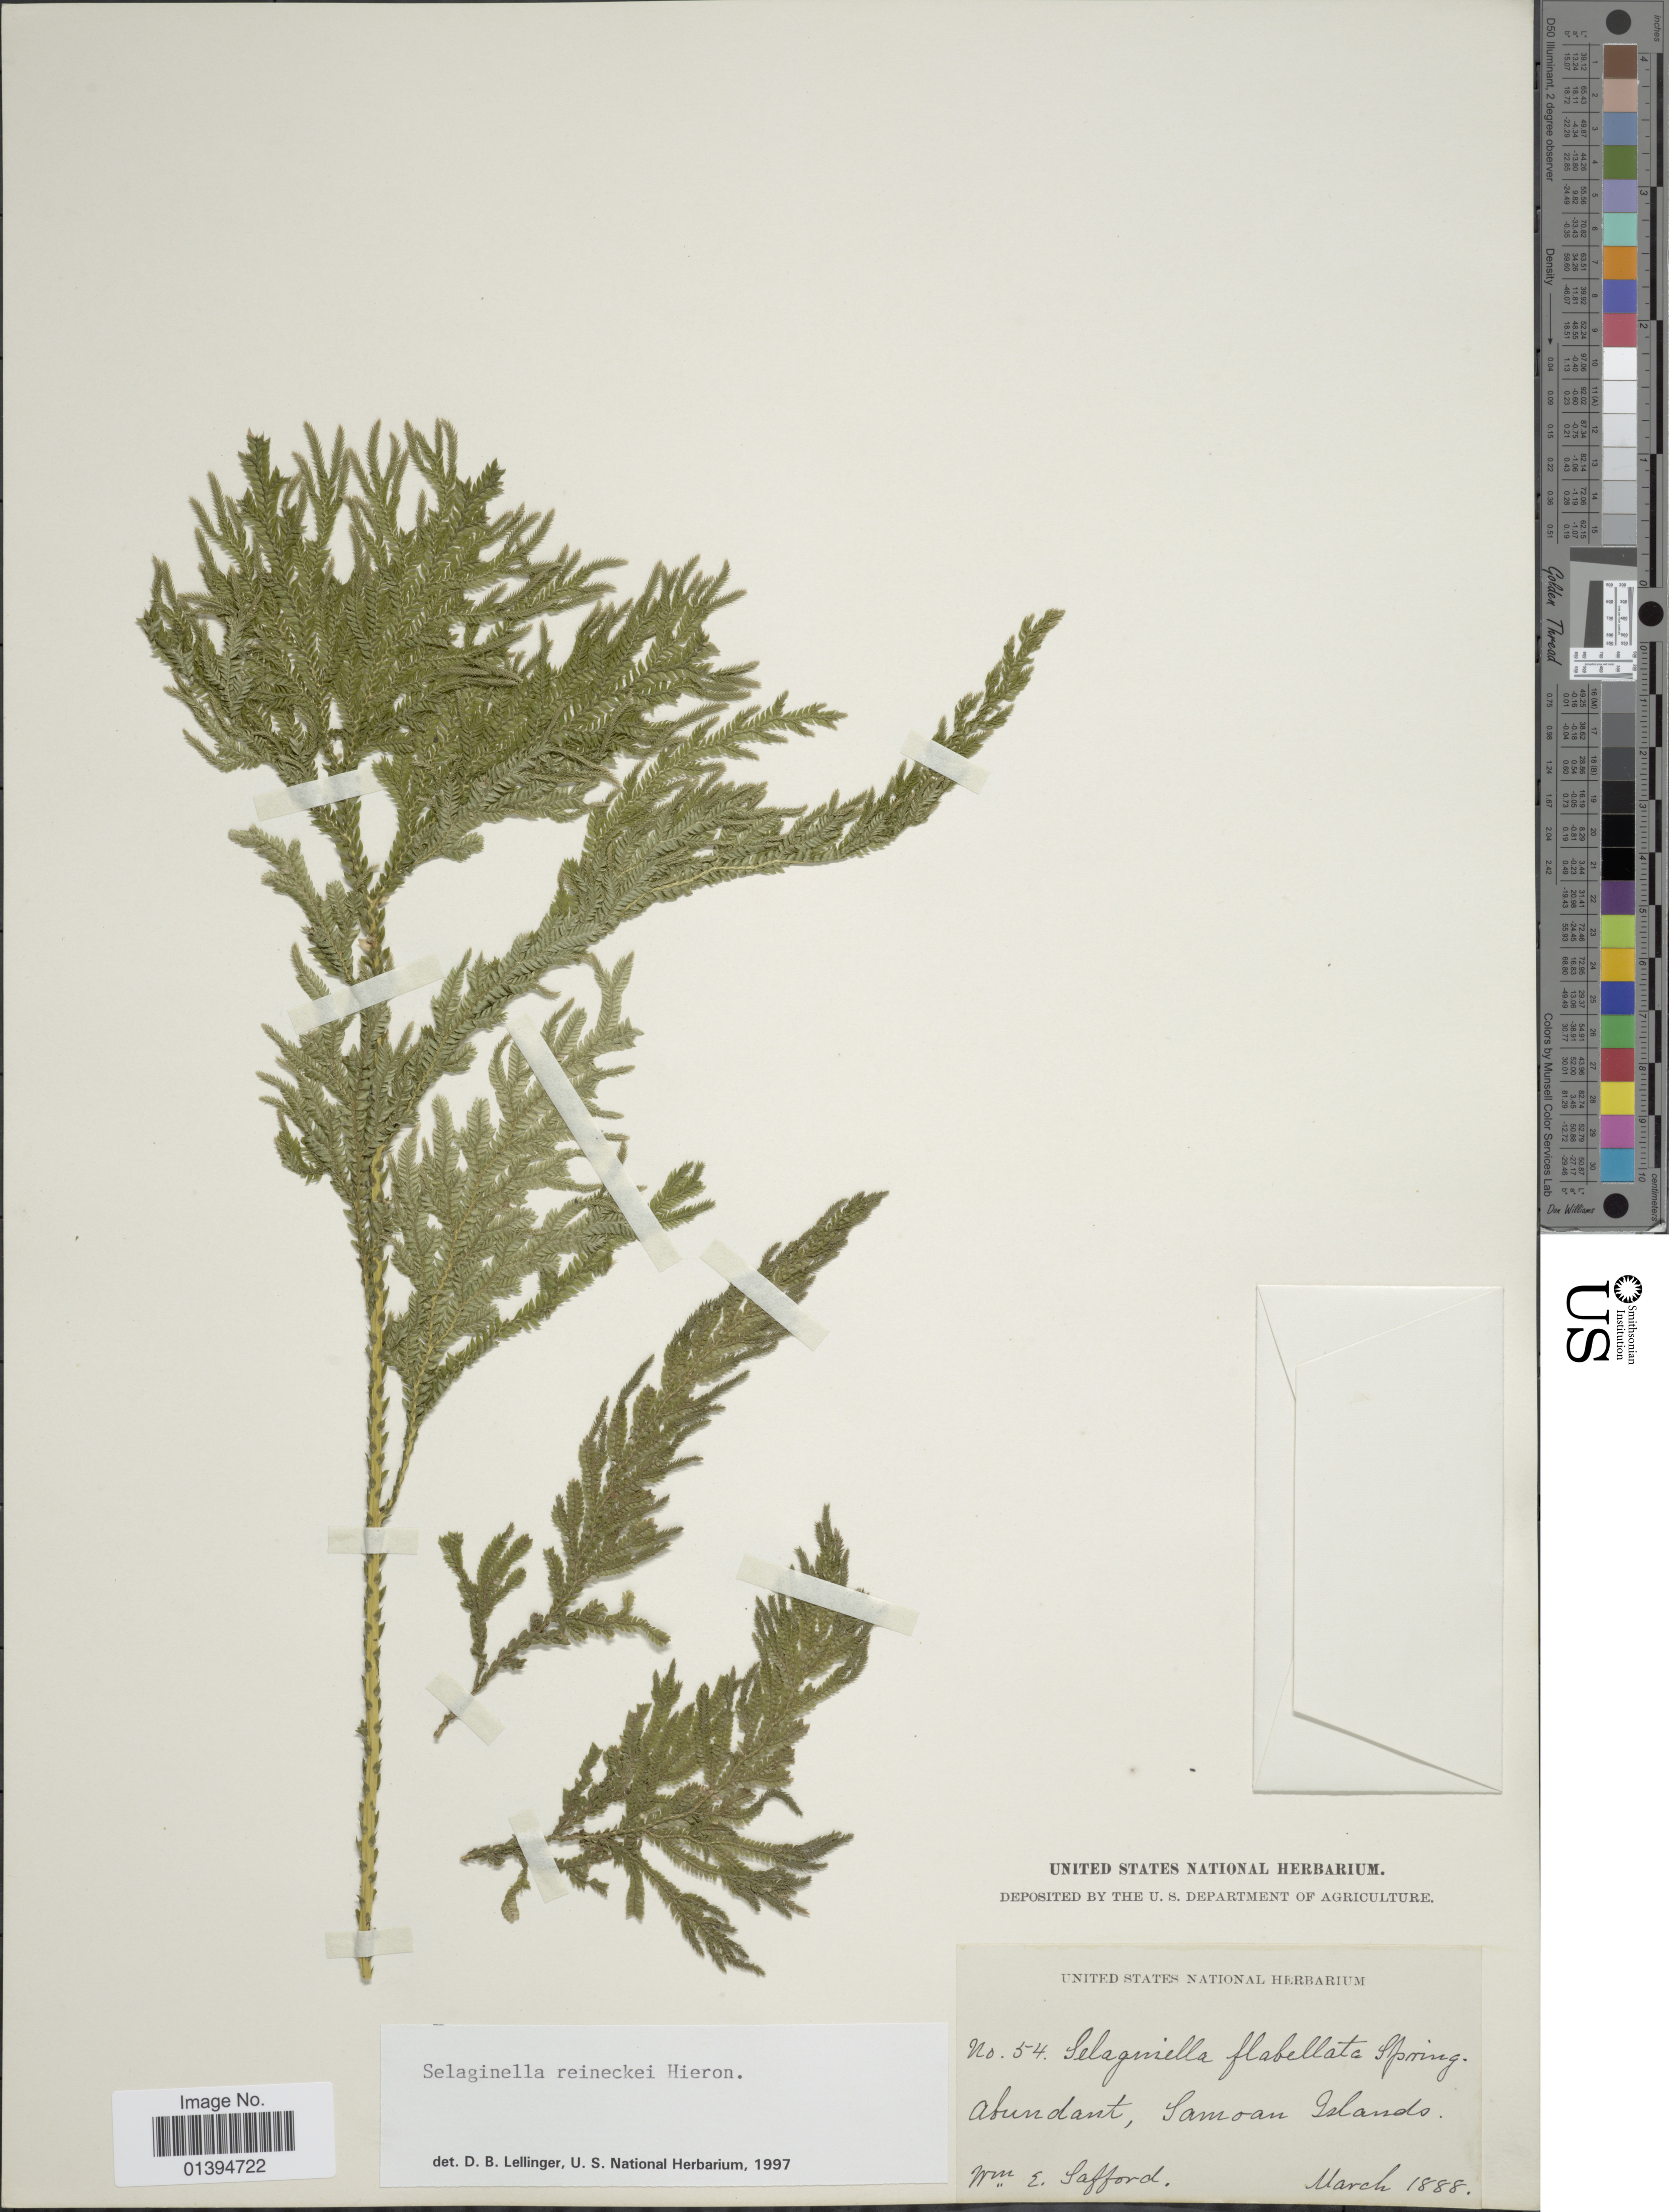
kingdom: Plantae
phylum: Tracheophyta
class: Lycopodiopsida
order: Selaginellales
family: Selaginellaceae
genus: Selaginella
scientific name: Selaginella reineckei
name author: Hieron.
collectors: W. E. Safford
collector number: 54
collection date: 1888-03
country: Samoa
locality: Samoan Islands